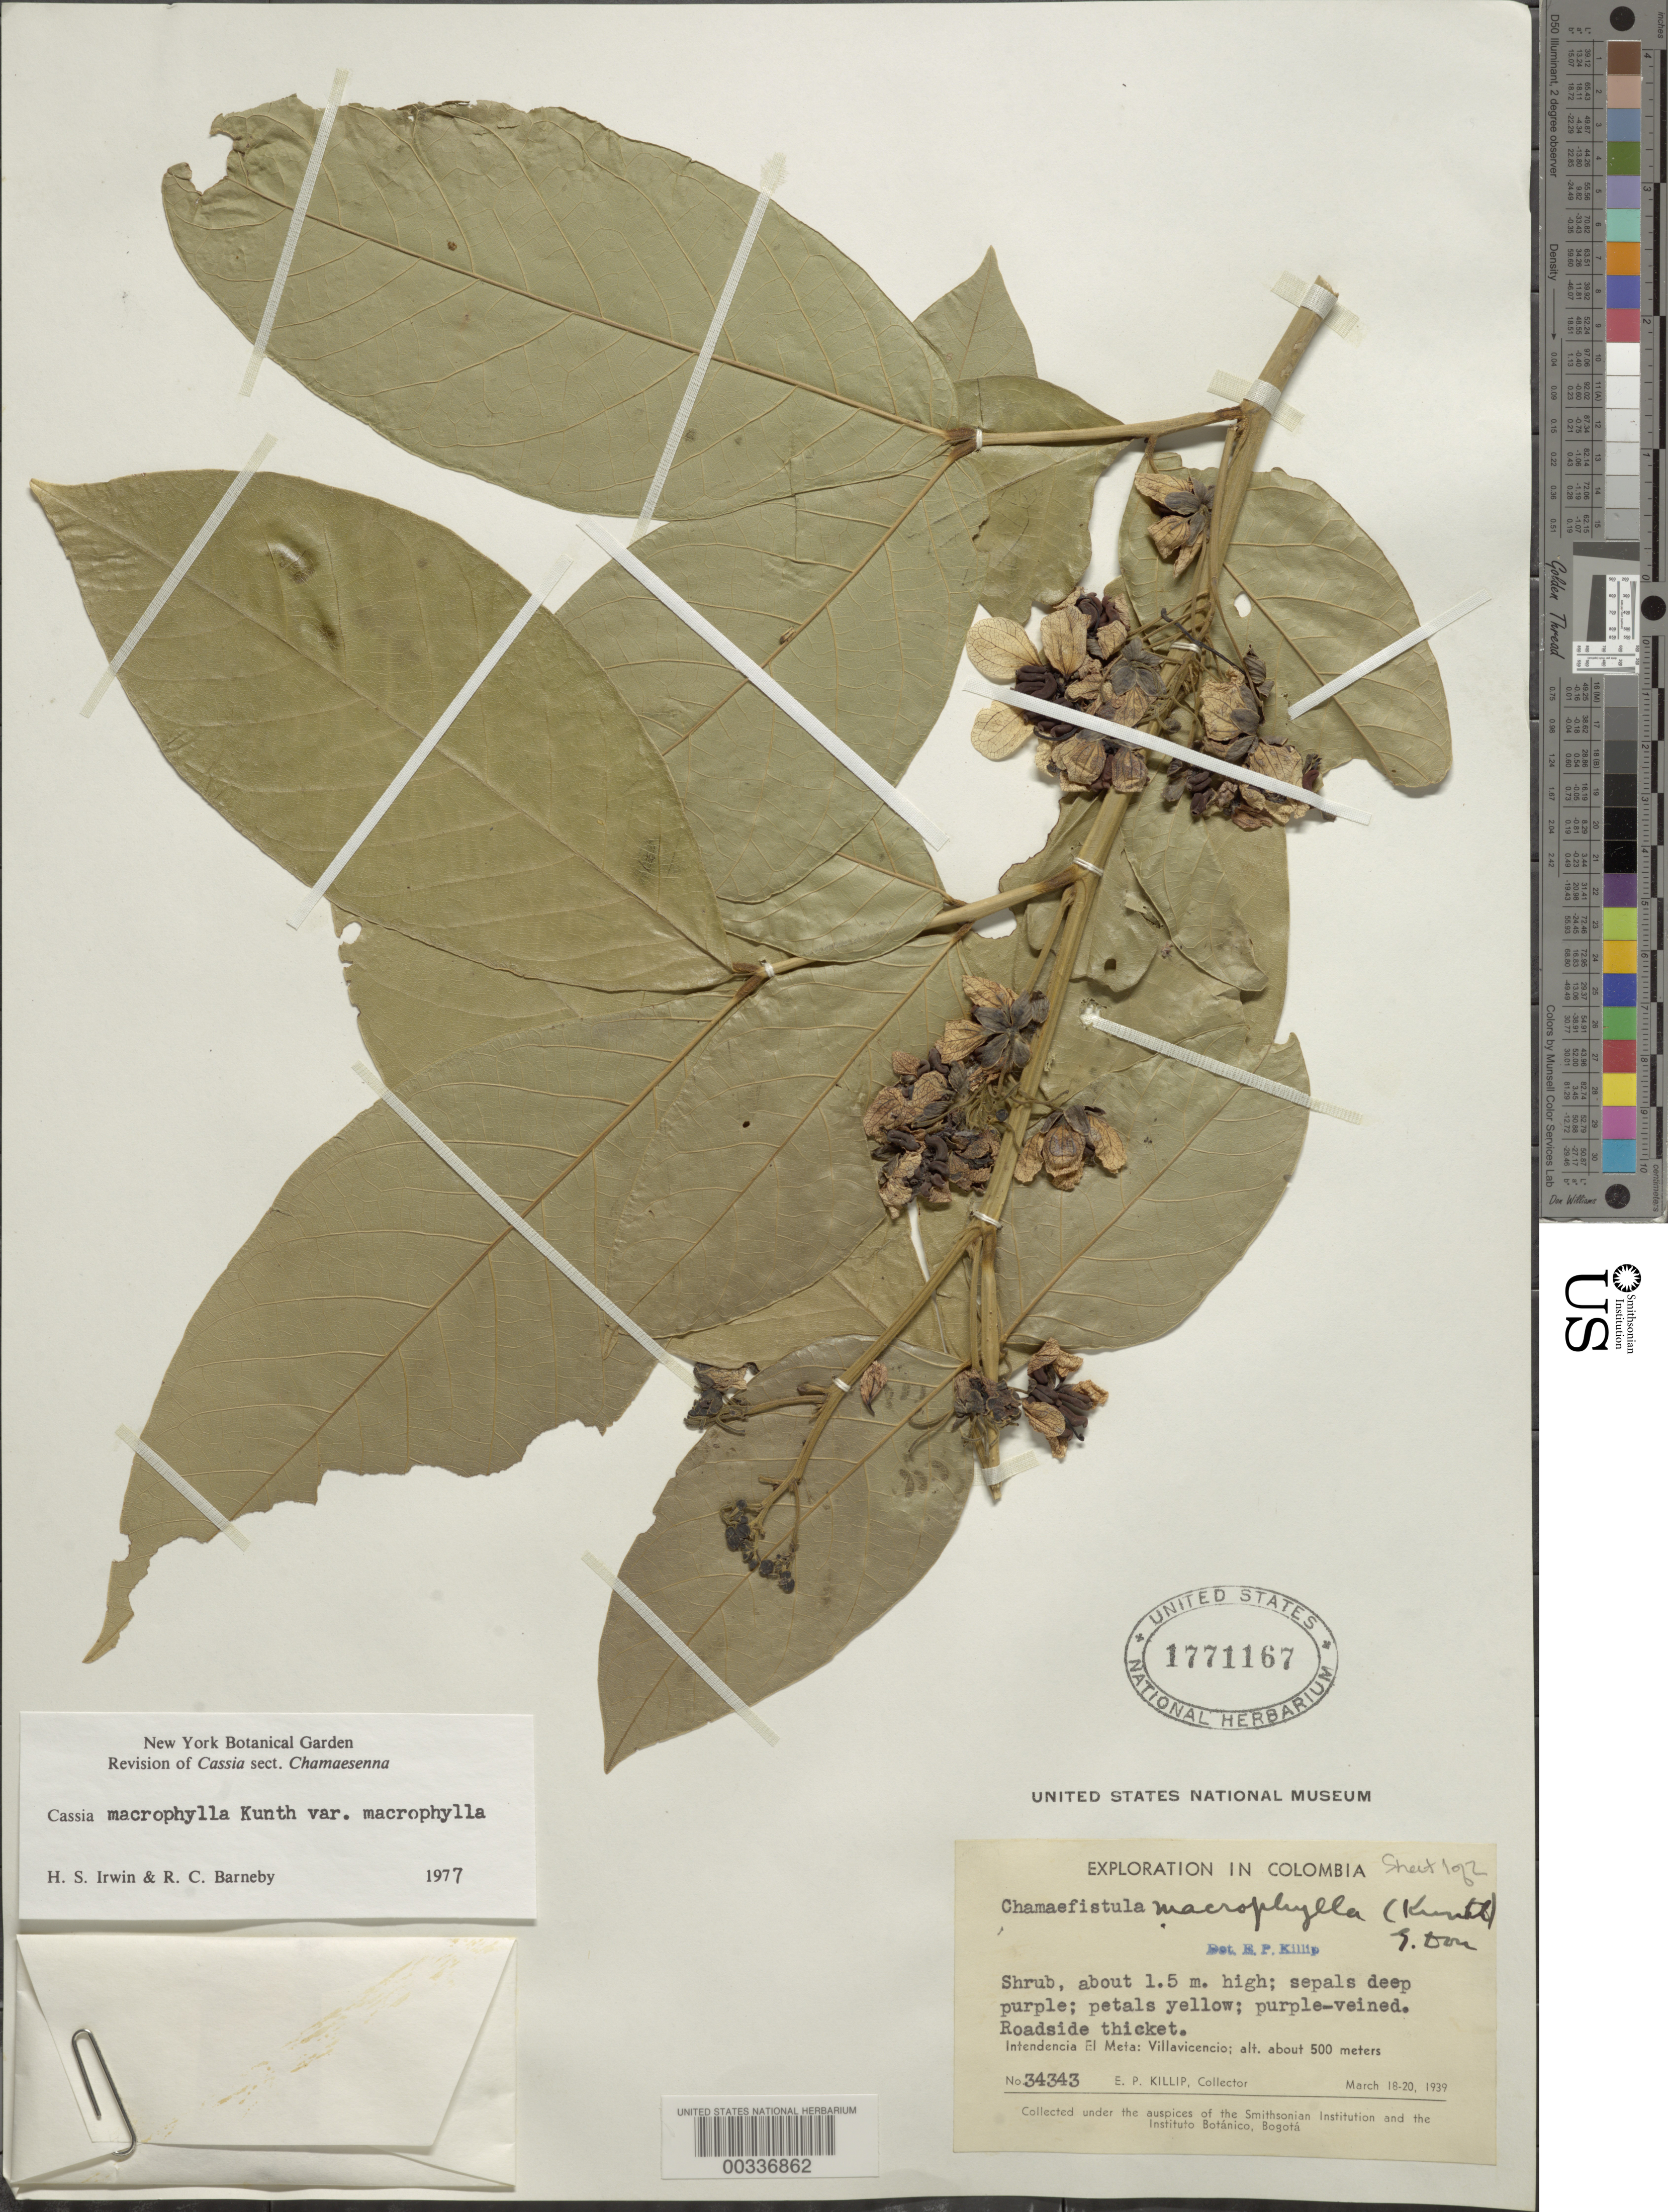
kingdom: Plantae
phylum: Tracheophyta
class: Magnoliopsida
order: Fabales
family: Fabaceae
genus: Senna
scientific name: Senna macrophylla var. macrophylla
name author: (Kunth) H.S. Irwin & Barneby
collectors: E. P. Killip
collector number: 34343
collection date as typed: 18 Mar 1939 to 20 Mar 1939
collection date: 1939-03-18/1939-03-20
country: Colombia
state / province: Meta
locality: Villa Vicencia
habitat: Roadside thicket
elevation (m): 500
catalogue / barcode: US 1771167